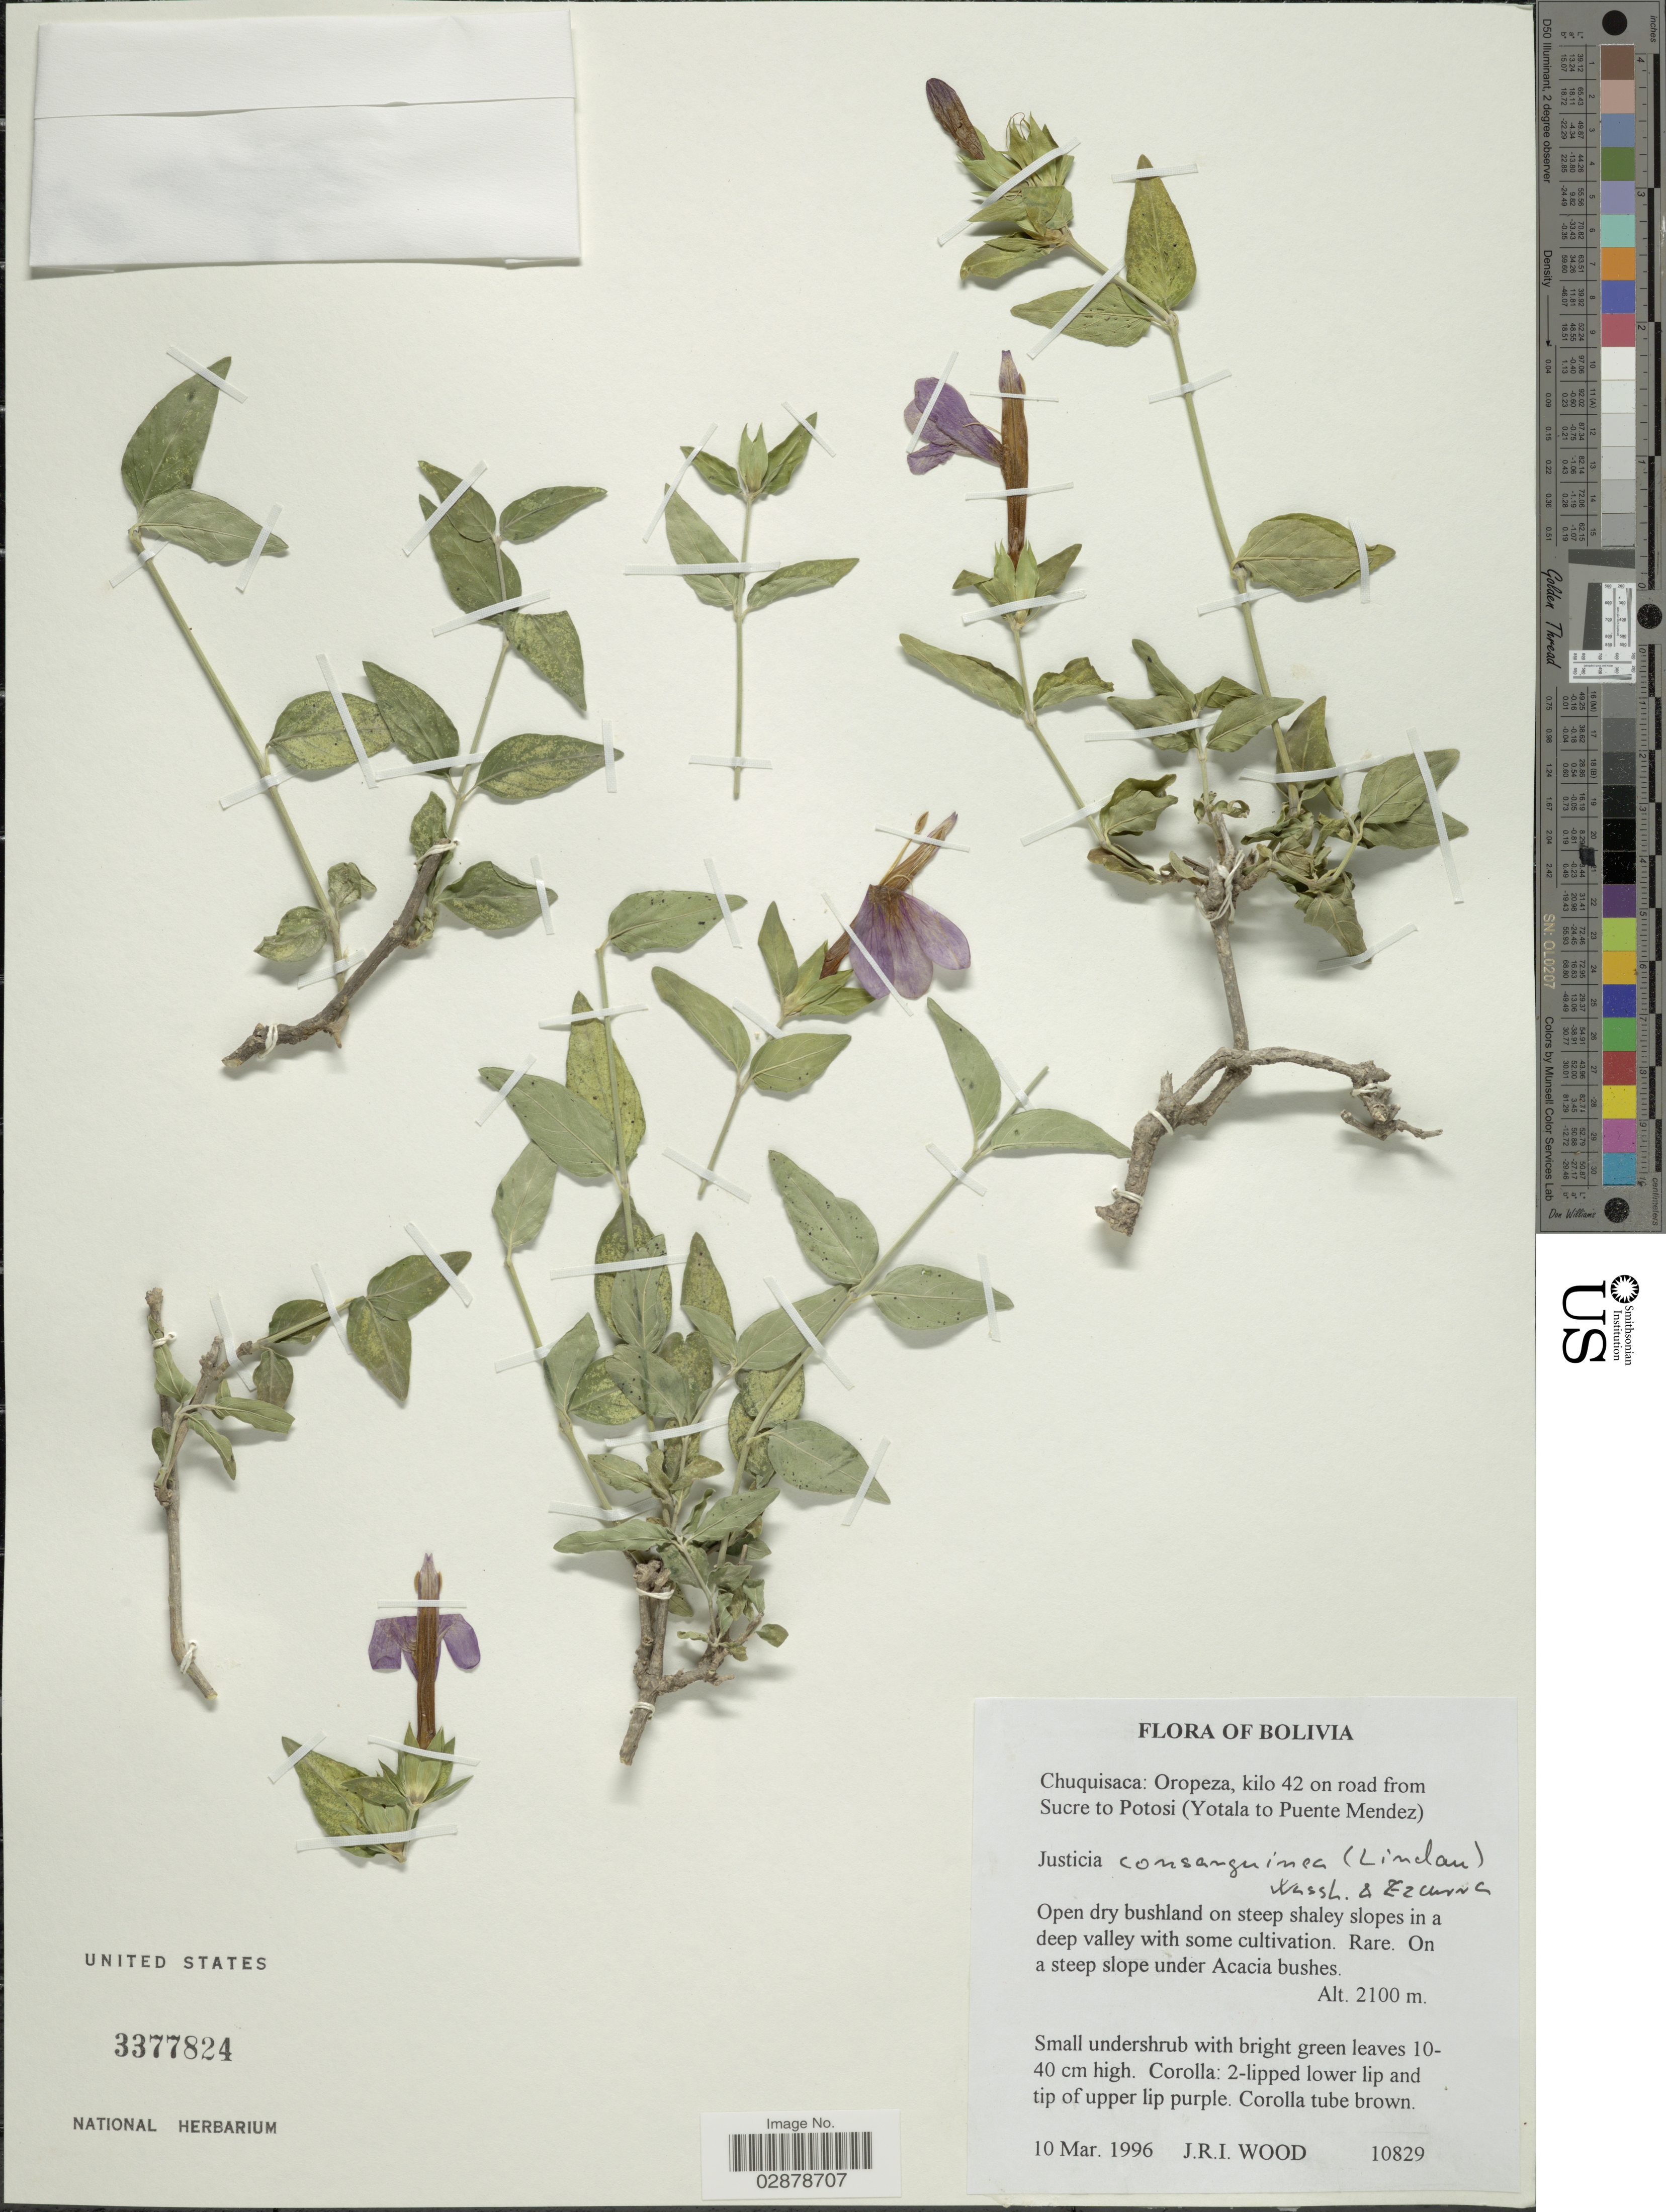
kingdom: Plantae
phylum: Tracheophyta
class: Magnoliopsida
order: Lamiales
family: Acanthaceae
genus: Justicia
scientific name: Justicia consanguinea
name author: (Lindau) Wassh. & C. Ezcurra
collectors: J. R. I. Wood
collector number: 10829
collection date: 1996-03-10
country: Bolivia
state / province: Chuquisaca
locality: Oropeza, kilo 42 on road from Sucre to Potosi (Yotala to Puento Mendez).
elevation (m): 2100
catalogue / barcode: US 3377824